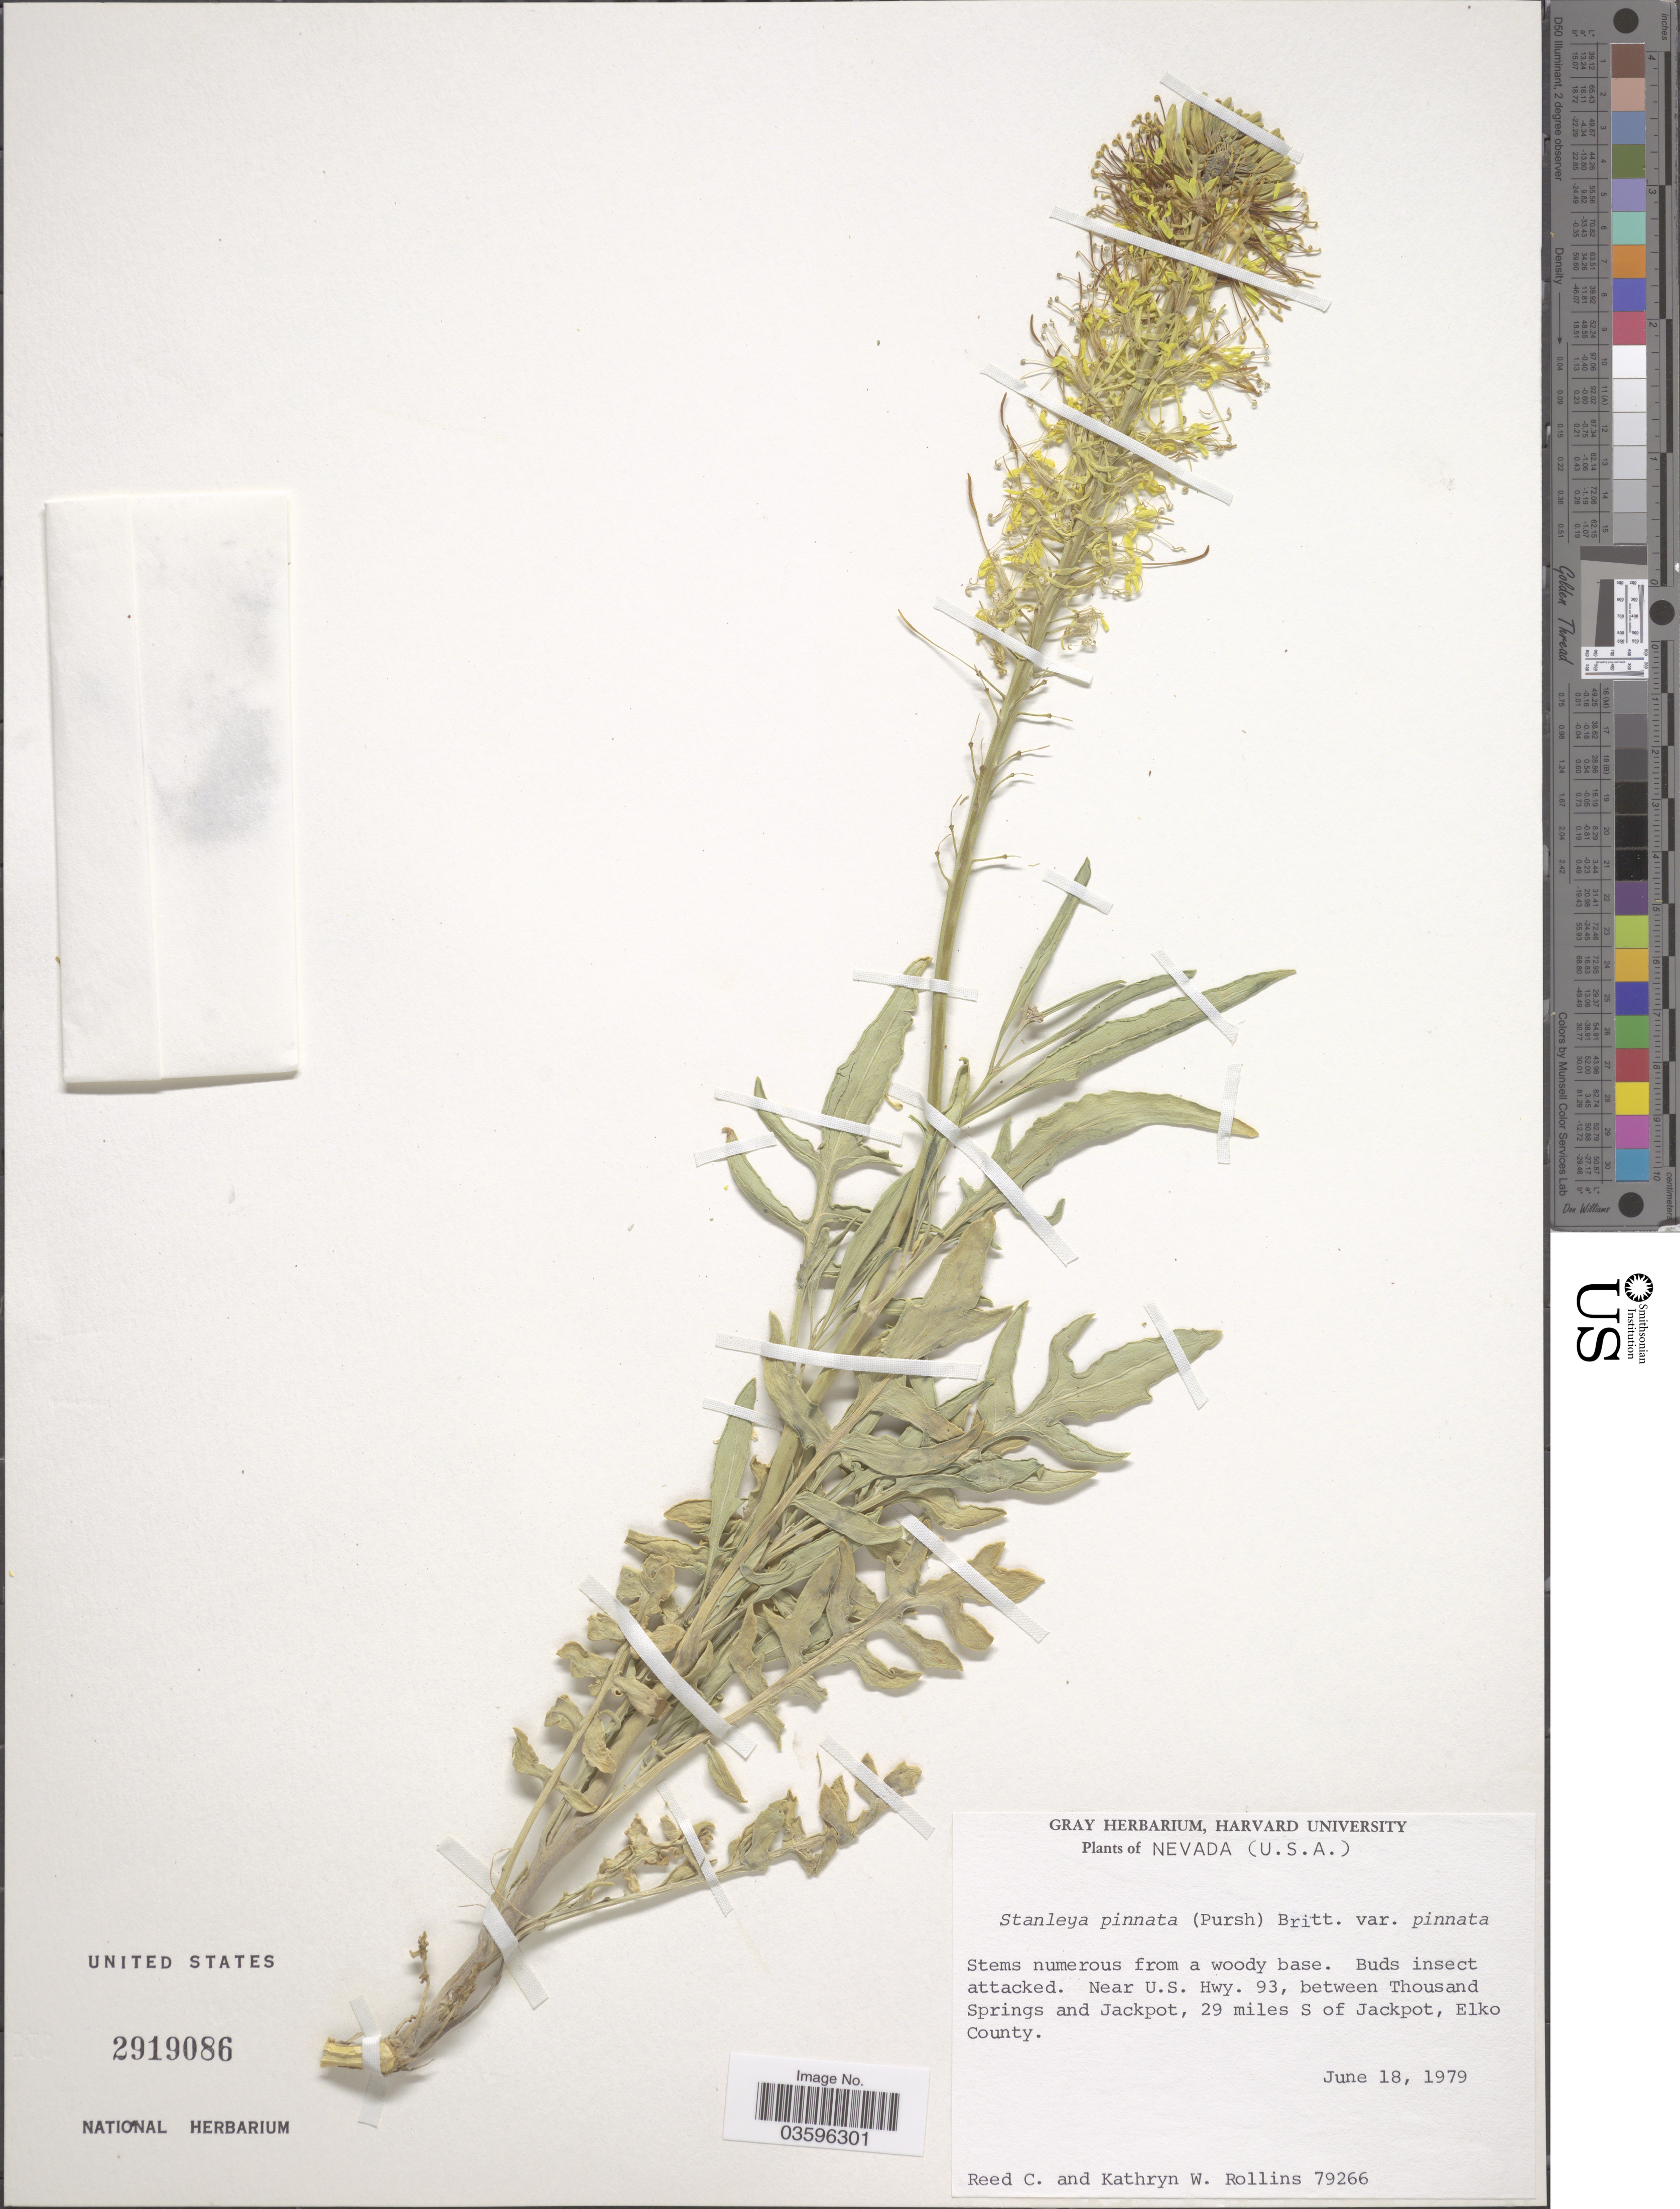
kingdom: Plantae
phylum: Tracheophyta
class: Magnoliopsida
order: Brassicales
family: Brassicaceae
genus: Stanleya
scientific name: Stanleya pinnata var. pinnata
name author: (Pursh) Britton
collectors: R. C. Rollins & K. W. Rollins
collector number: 79266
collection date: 1979-06-18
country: United States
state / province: Nevada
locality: Near U. S. Hwy. 93, between Thousand Springs and Jackpot, 29 miles S of Jackpot, Elko County.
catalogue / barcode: US 2919086